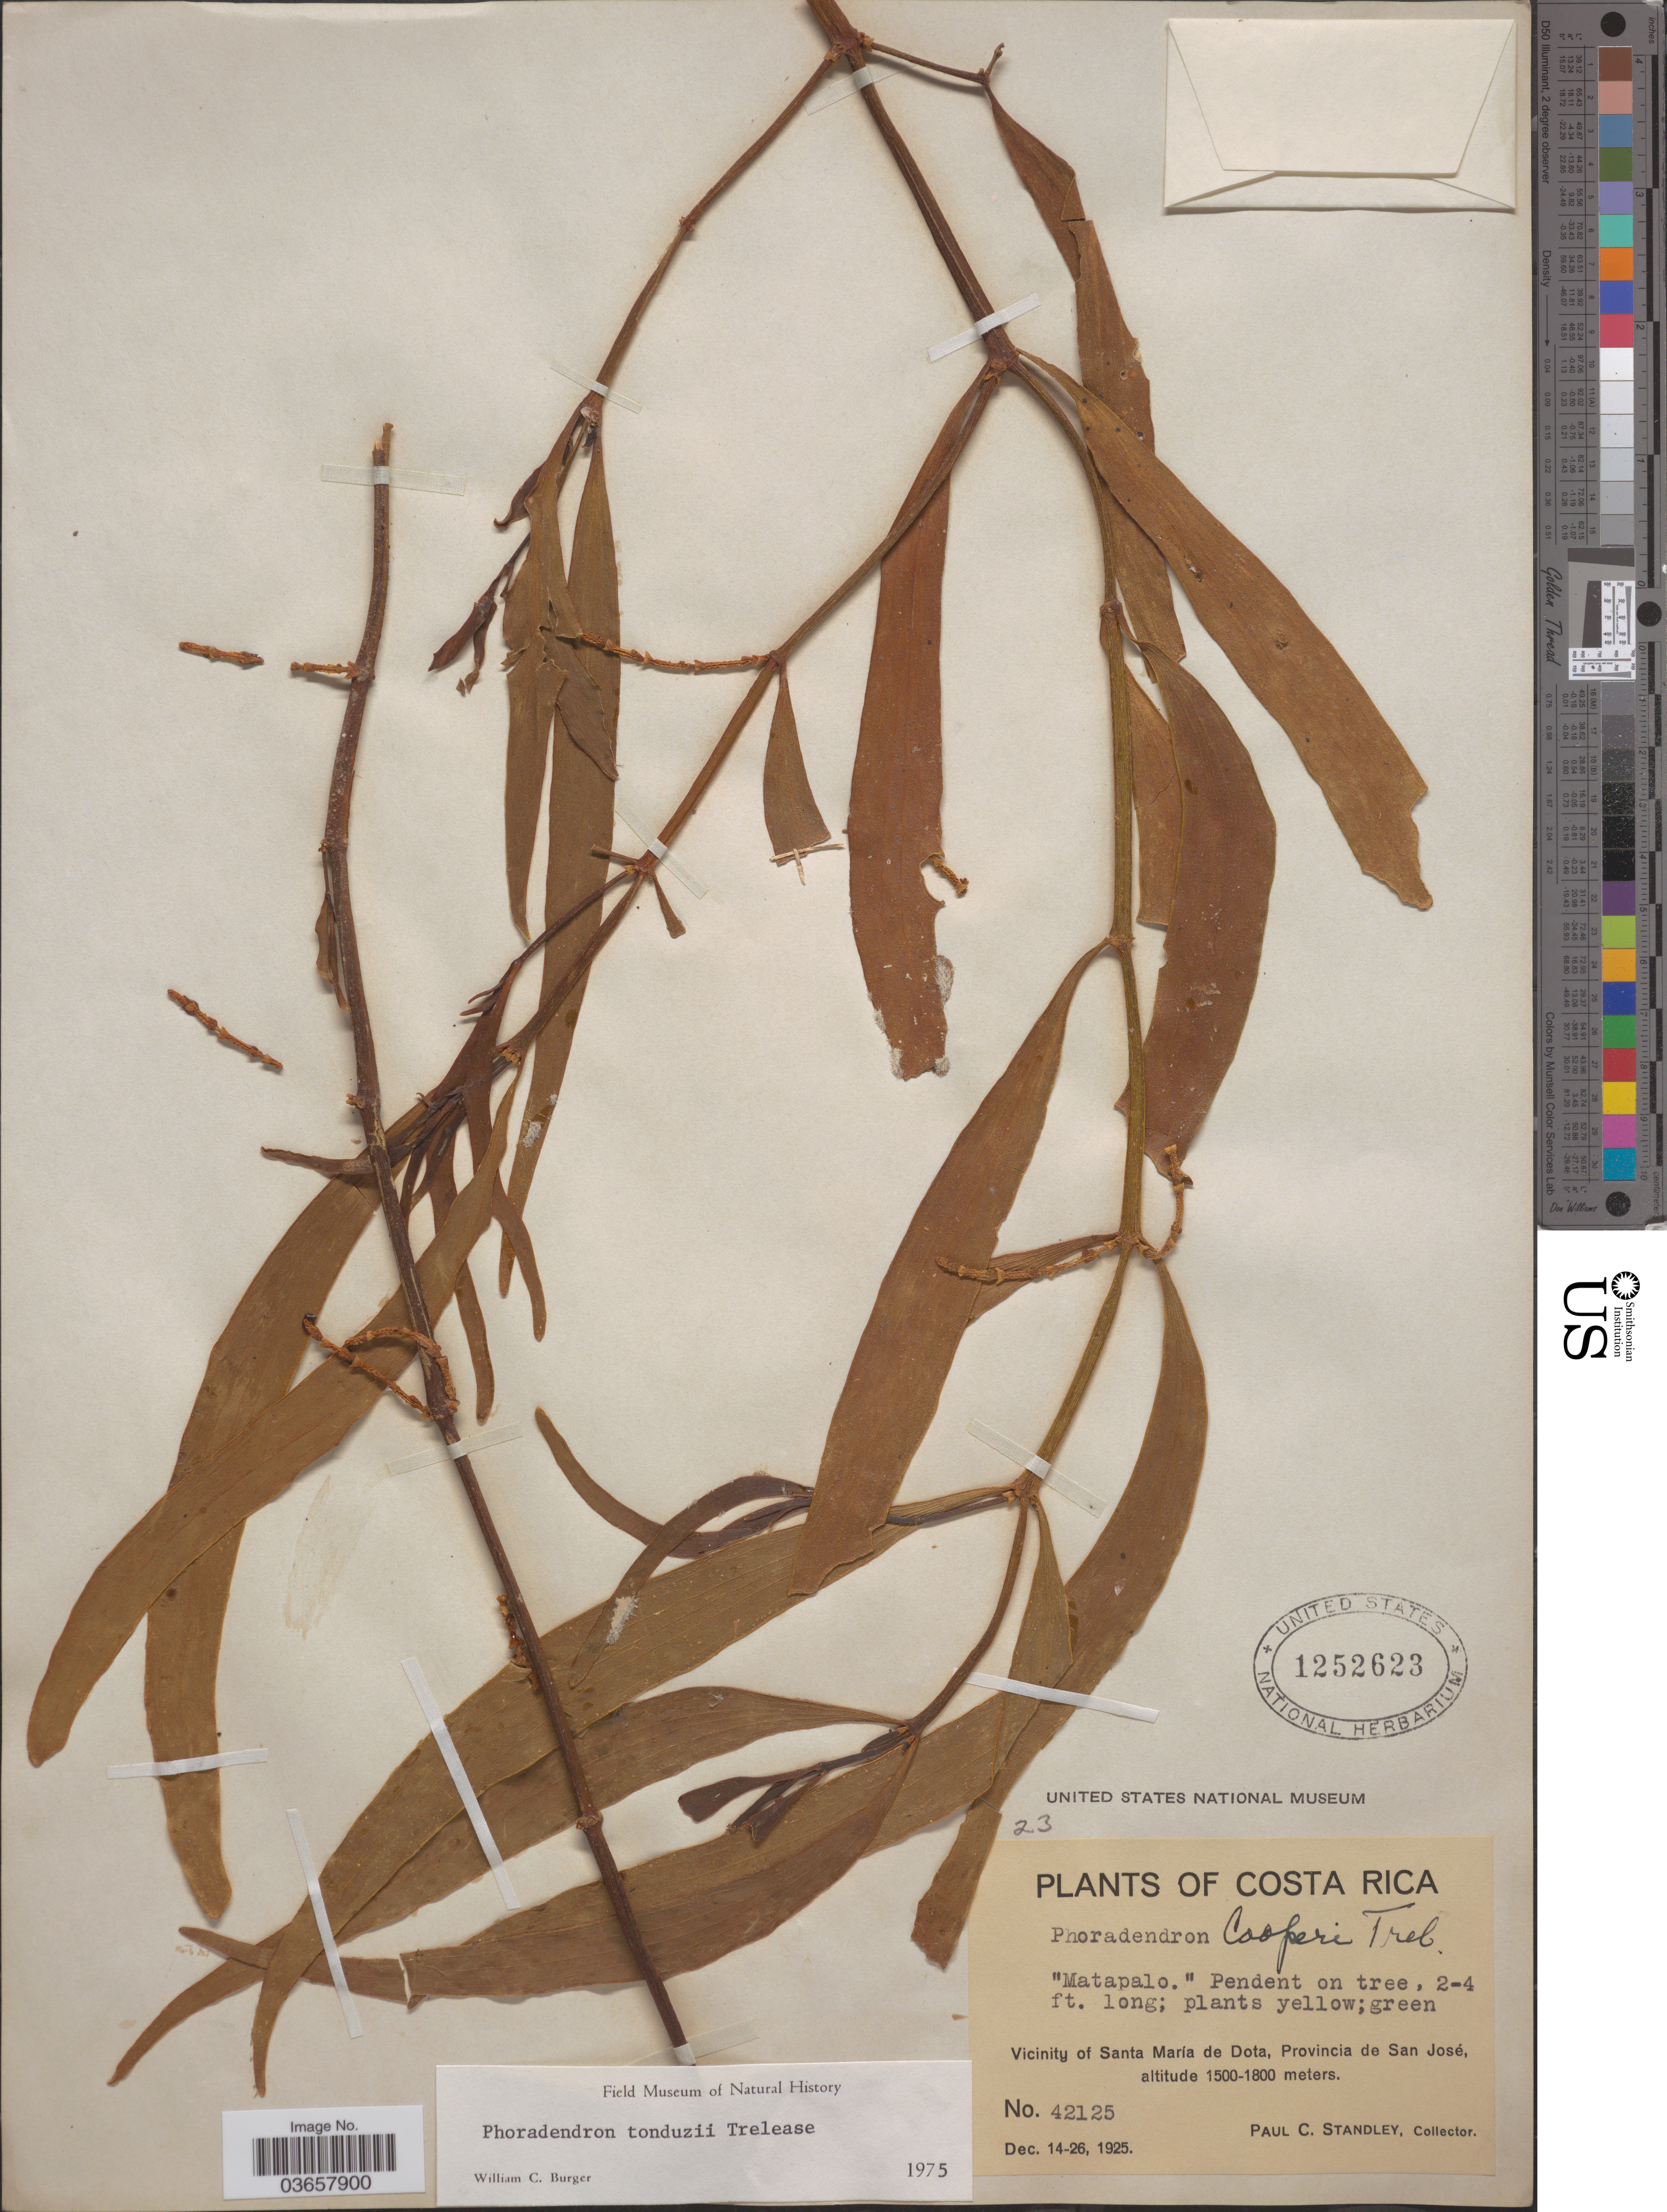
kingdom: Plantae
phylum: Tracheophyta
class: Magnoliopsida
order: Santalales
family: Viscaceae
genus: Phoradendron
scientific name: Phoradendron tonduzii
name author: Trel.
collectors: P. C. Standley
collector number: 42125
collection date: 1925-12-14/1925-12-26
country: Costa Rica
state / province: San José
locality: Vicinity of Santa María de Dota.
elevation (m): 1500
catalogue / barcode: US 1252623